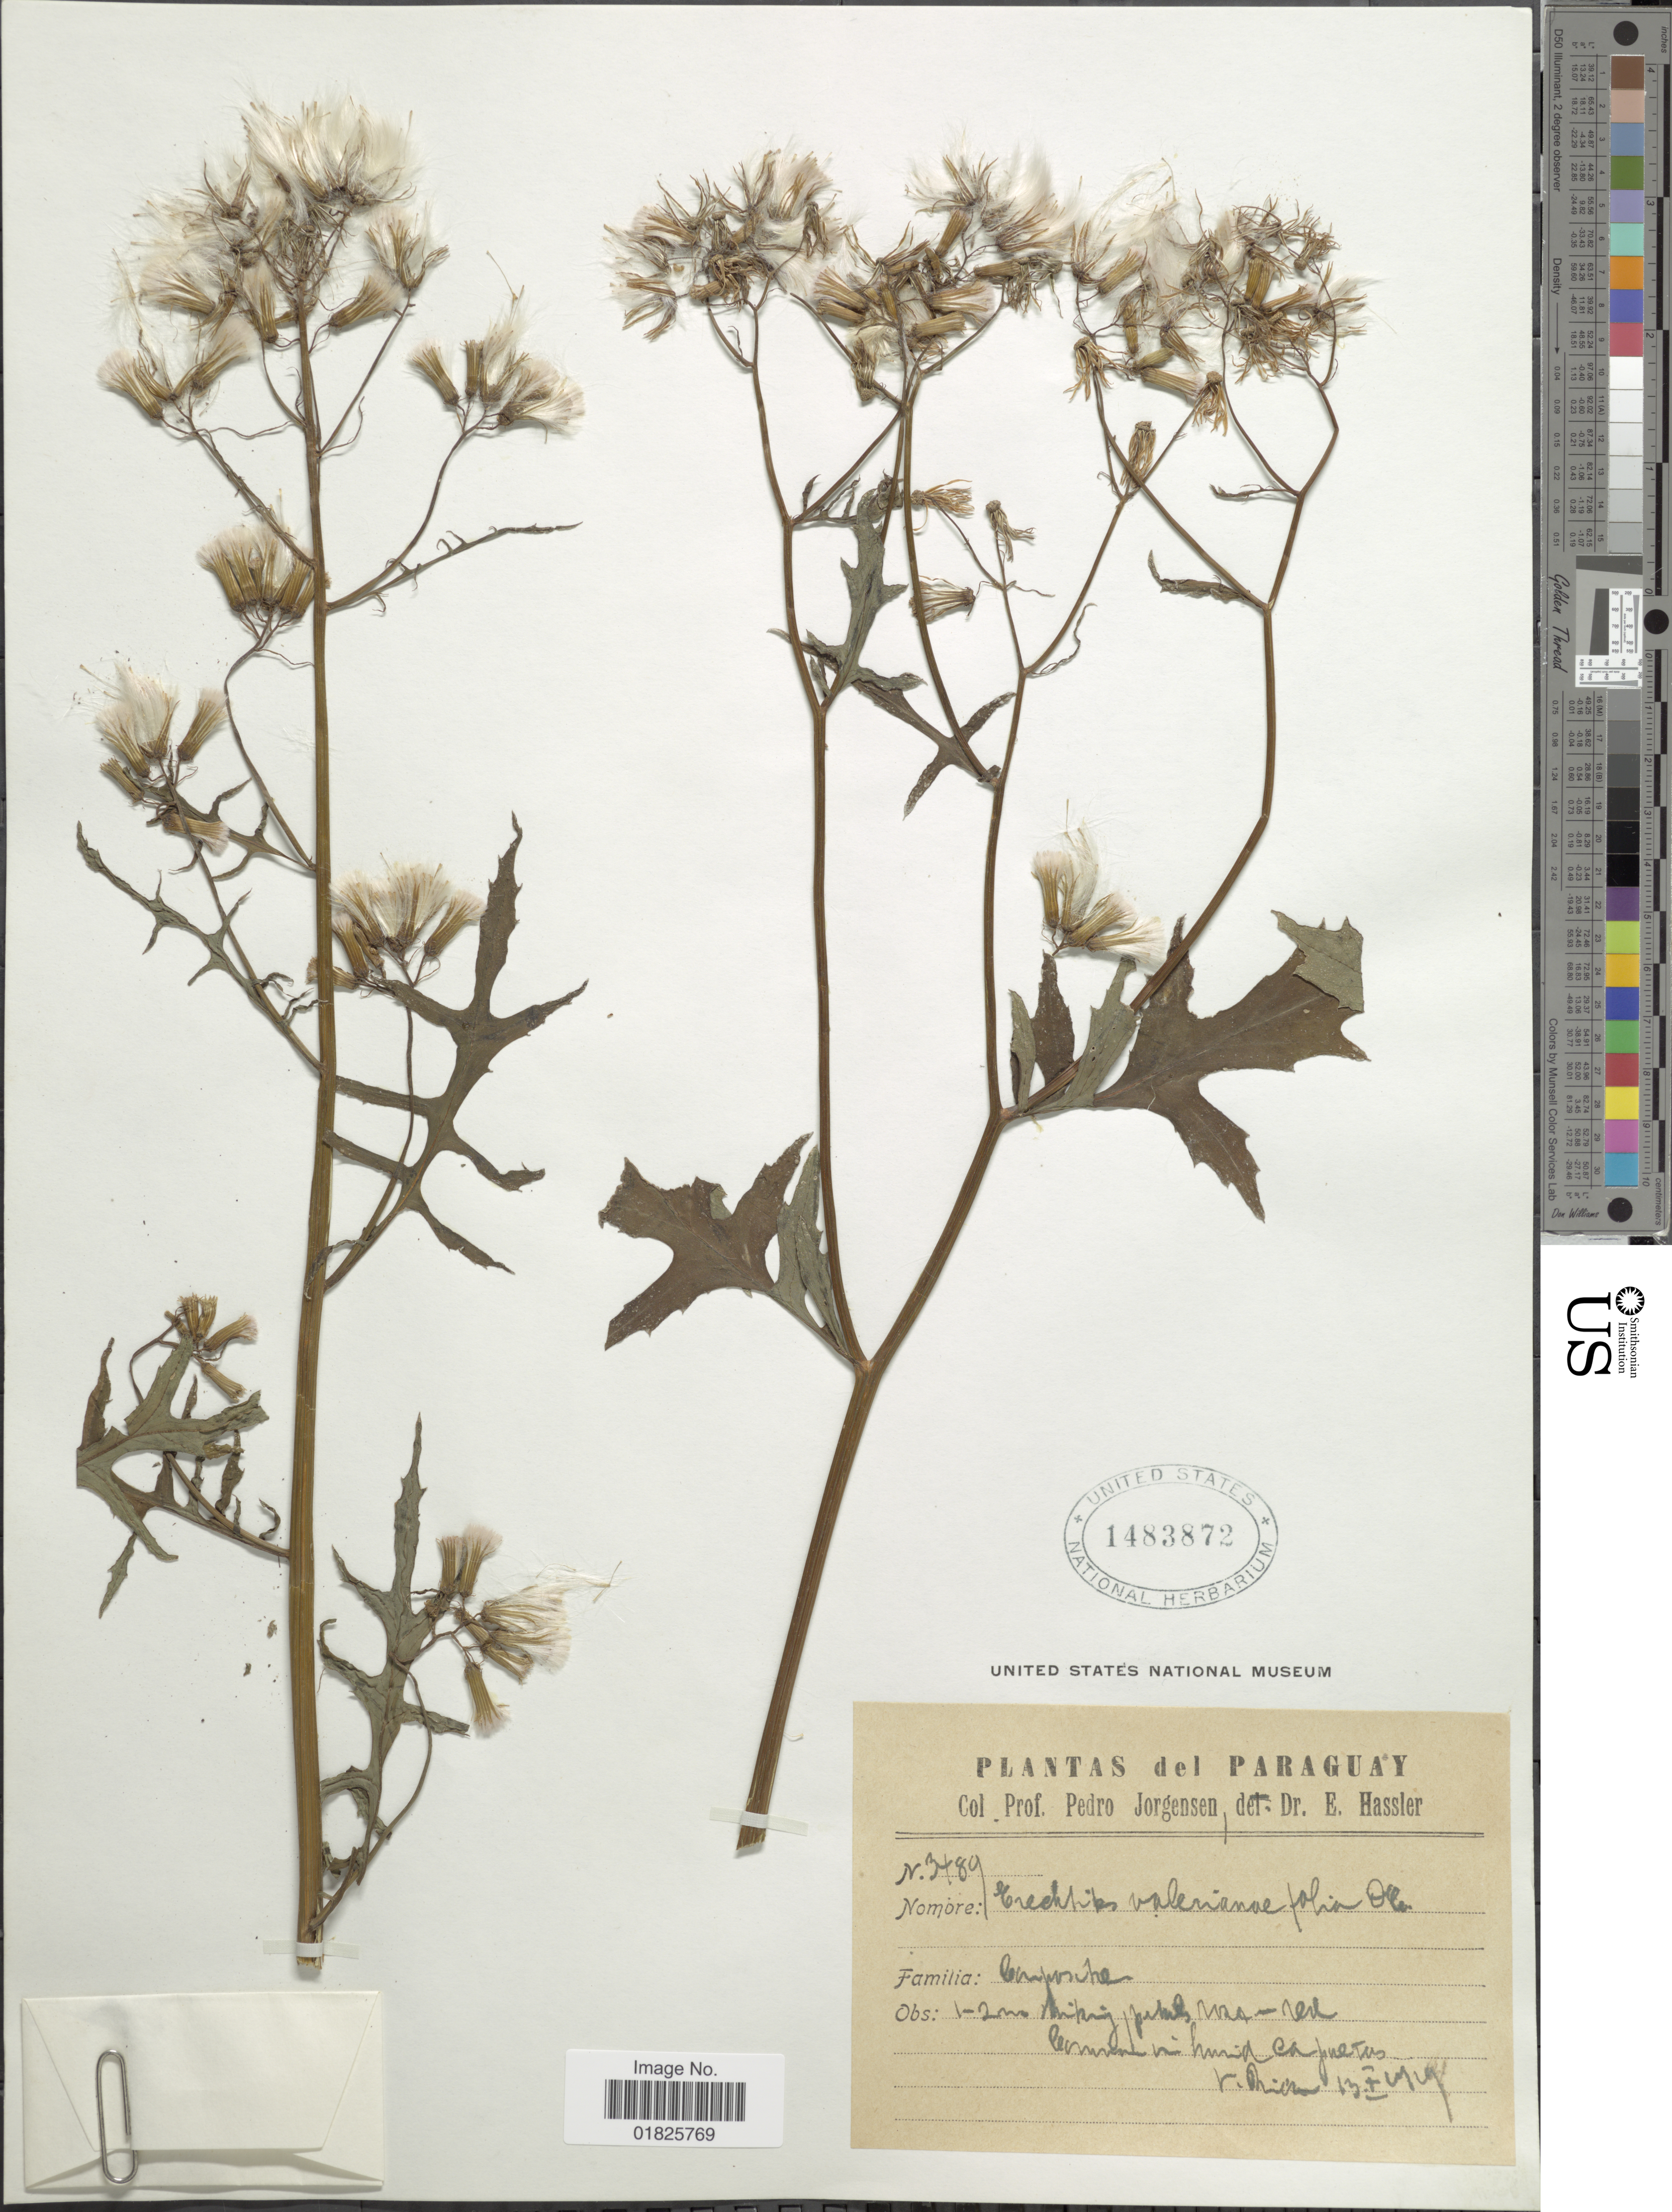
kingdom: Plantae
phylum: Tracheophyta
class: Magnoliopsida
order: Asterales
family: Asteraceae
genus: Erechtites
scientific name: Erechtites valerianifolius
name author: (Link ex Spreng.) DC.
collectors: P. Jörgensen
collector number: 3189*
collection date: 1919-06-13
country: Paraguay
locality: V. Rica.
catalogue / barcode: US 1483872